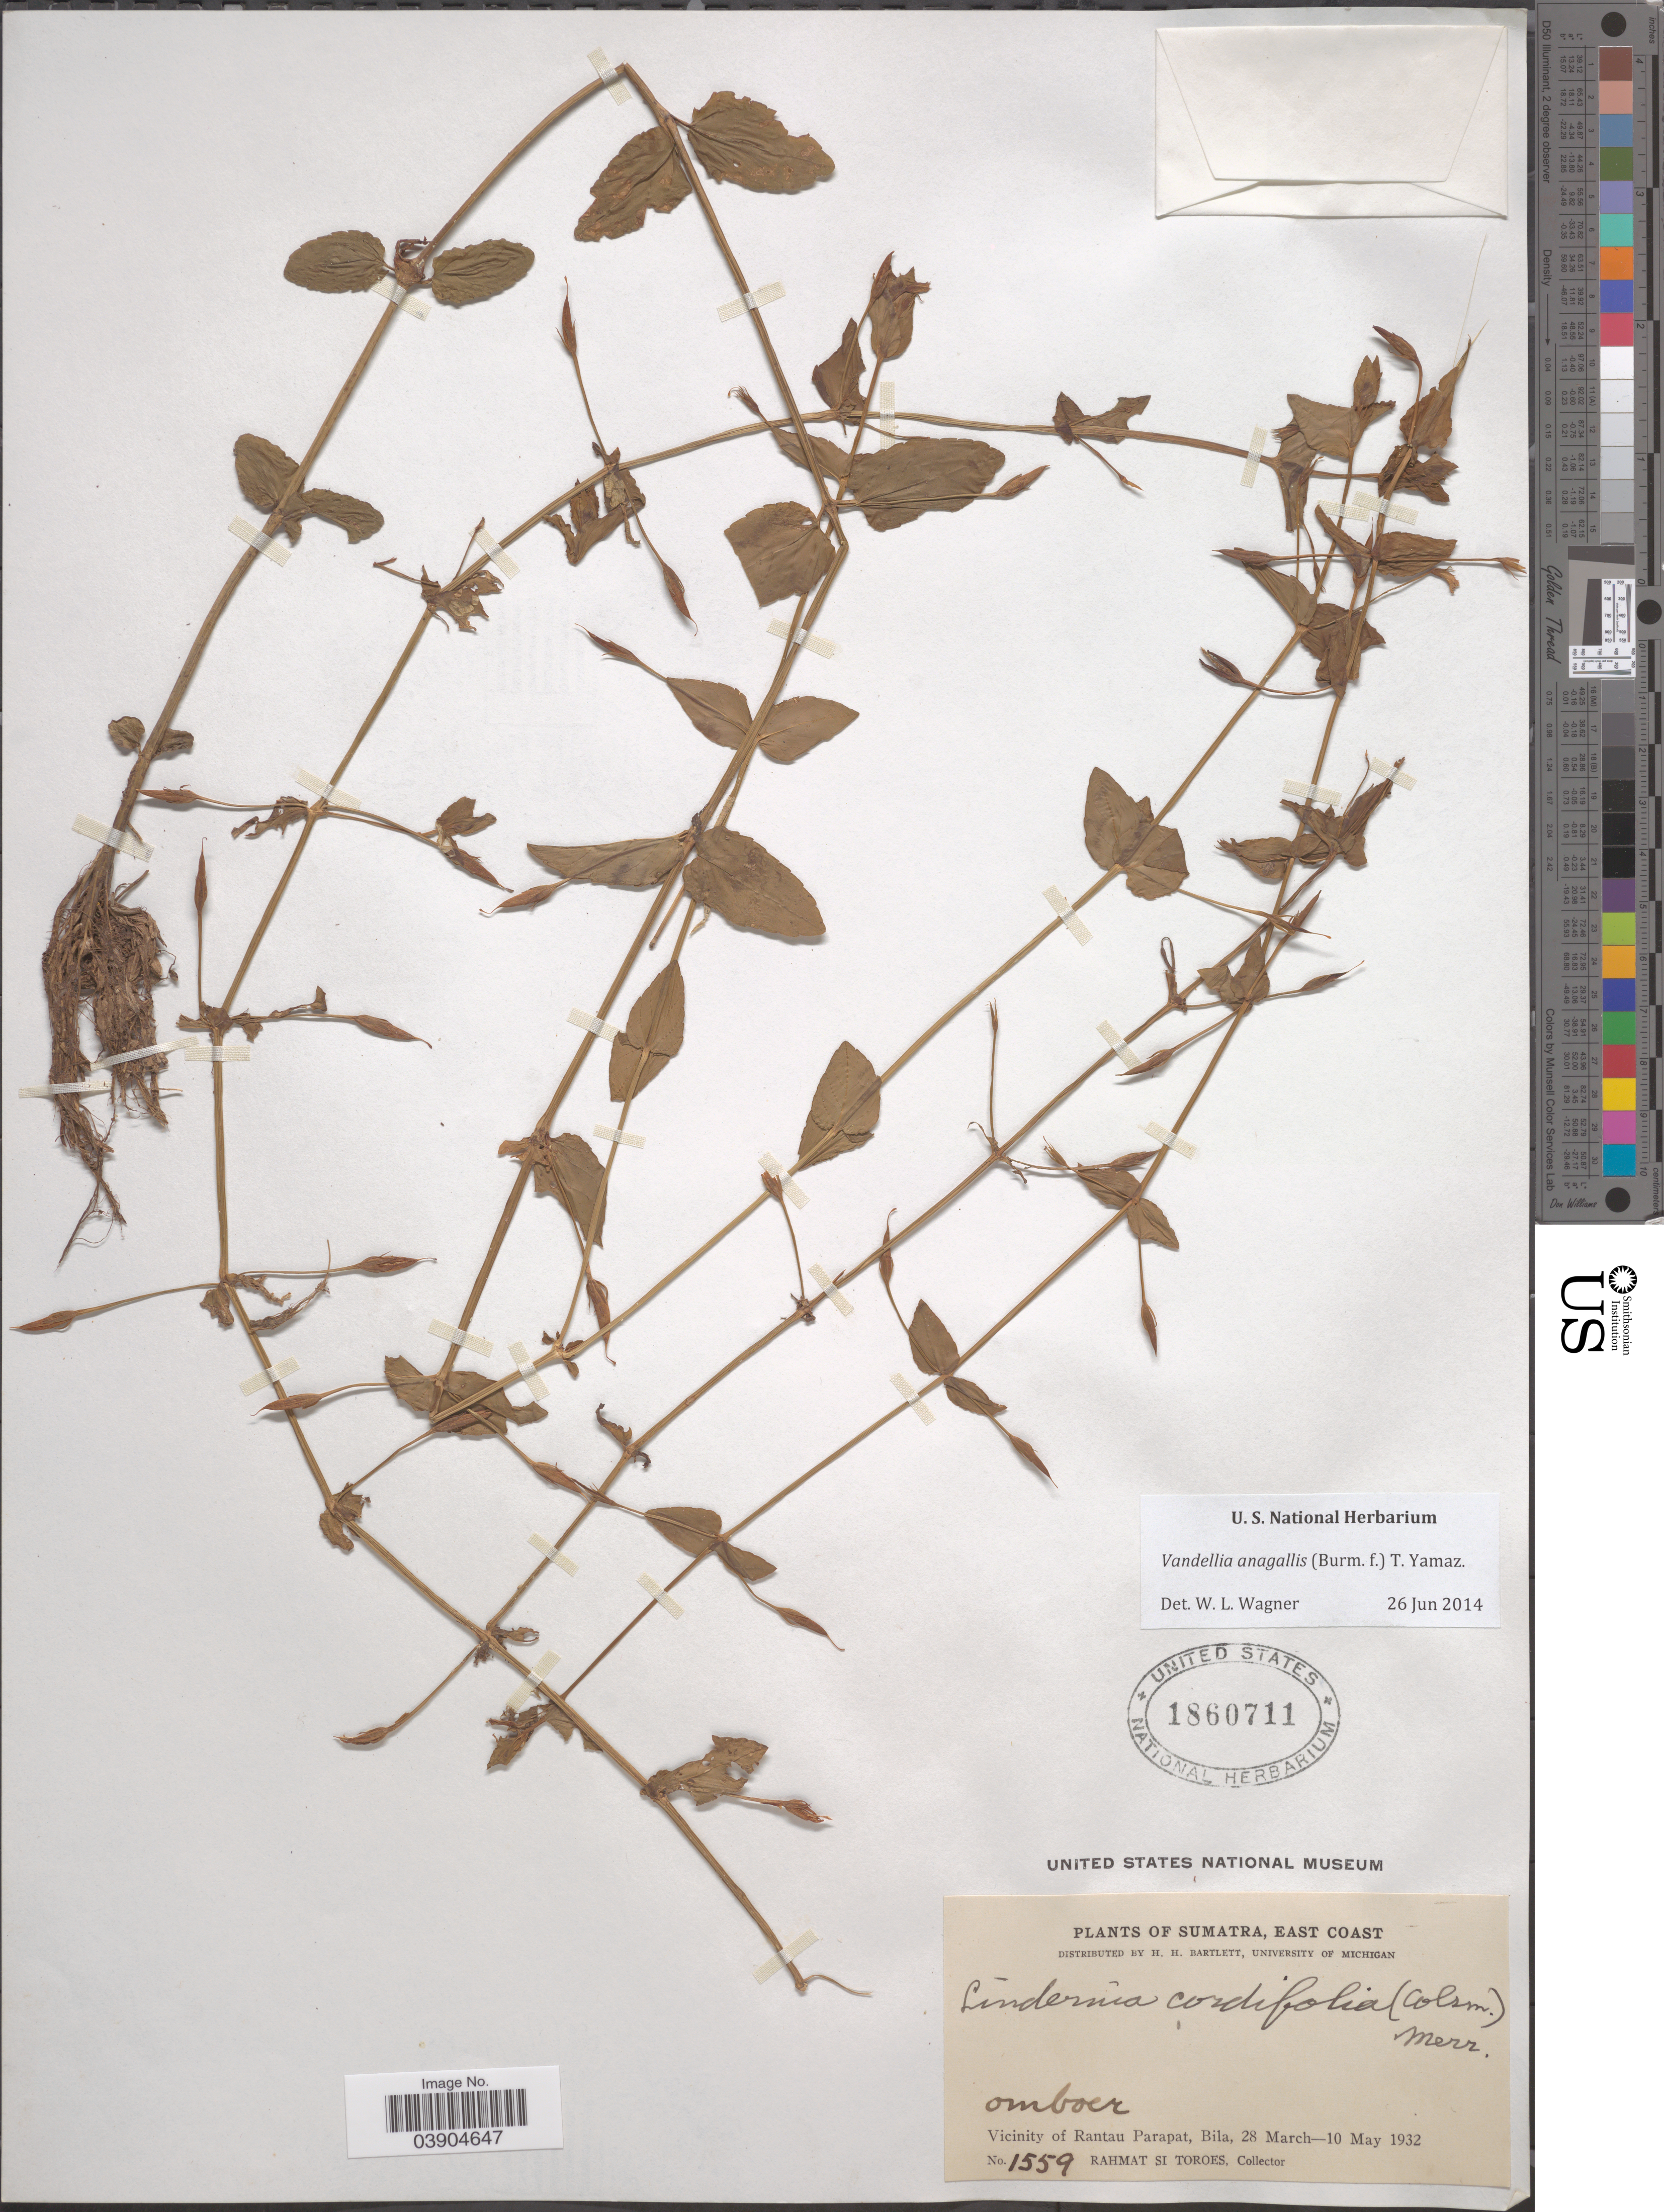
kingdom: Plantae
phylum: Tracheophyta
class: Magnoliopsida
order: Lamiales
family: Linderniaceae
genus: Lindernia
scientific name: Lindernia anagallis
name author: (Burm. f.) Pennell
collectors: Rahmat Si Boeea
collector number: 1559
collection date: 1932-03-28/1932-05-10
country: Indonesia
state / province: Sumatra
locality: East Coast. Vicinity of Rantau Parapat, Bila.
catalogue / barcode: US 1860711